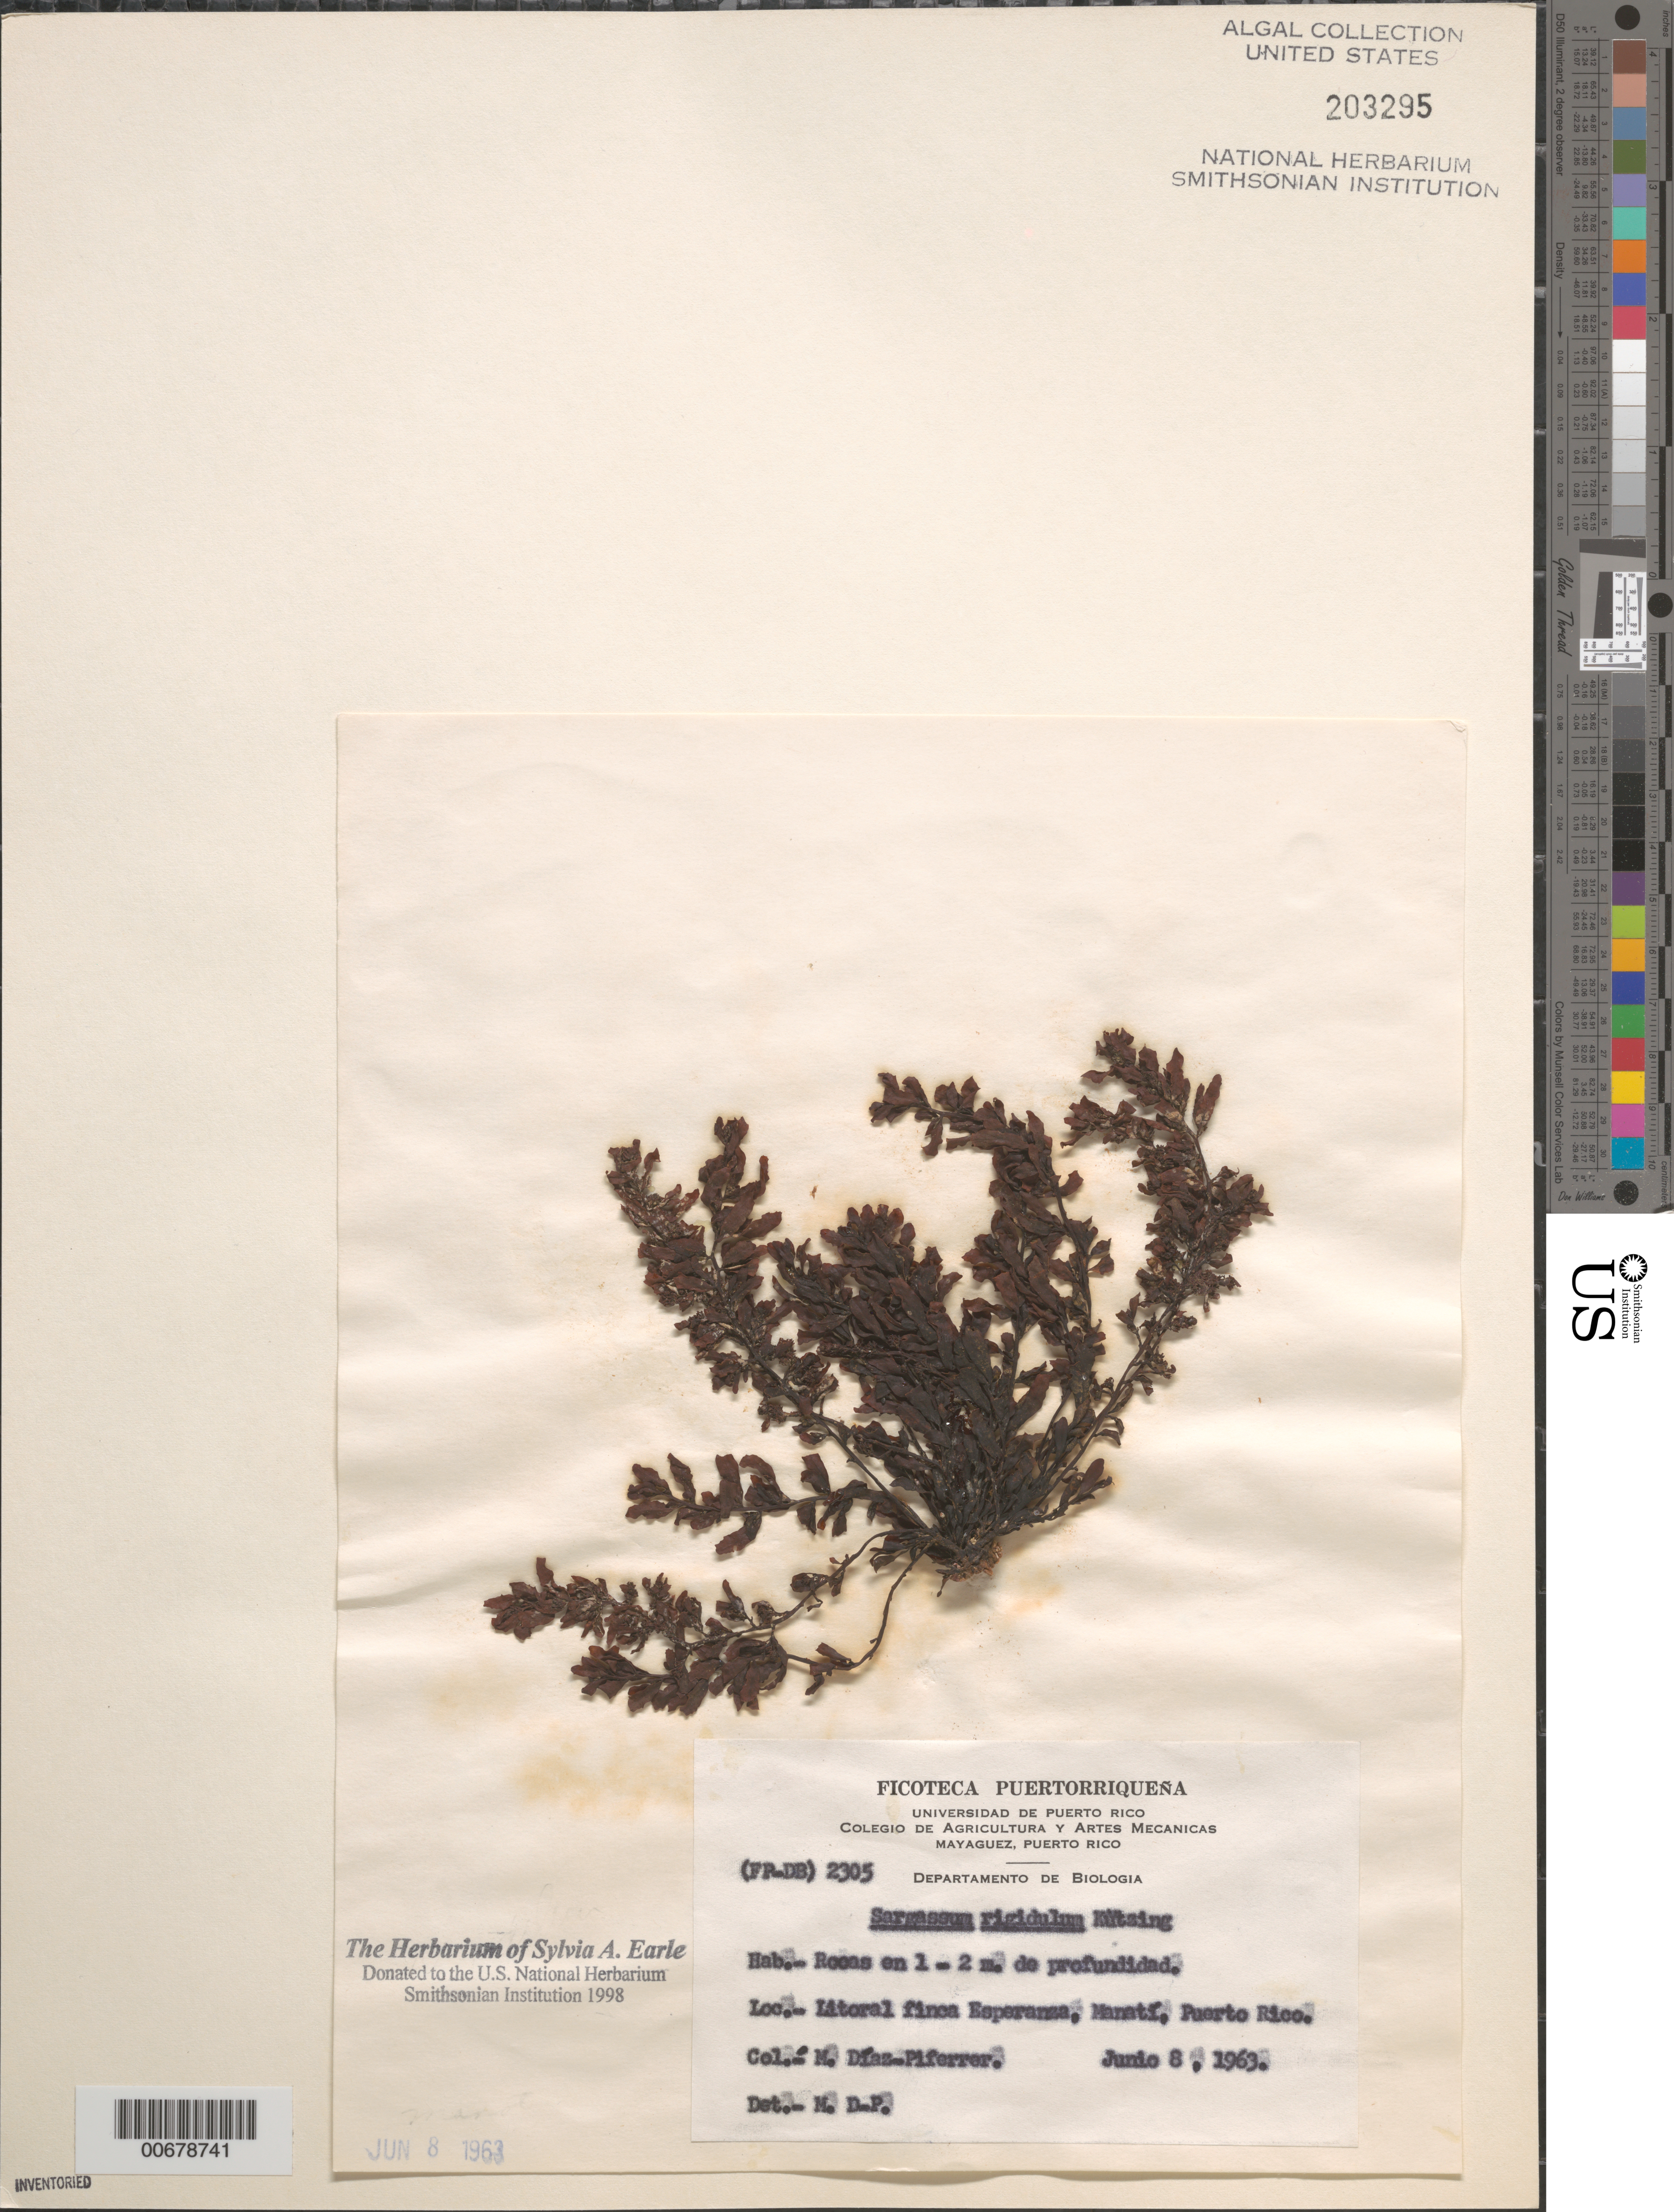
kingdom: Chromista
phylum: Ochrophyta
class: Phaeophyceae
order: Fucales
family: Sargassaceae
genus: Sargassum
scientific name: Sargassum rigidulum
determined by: Diaz-Piferrer, M.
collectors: M. Diaz-Piferrer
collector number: (FP-DB) 2305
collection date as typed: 08 Jun 1963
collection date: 1963-06-08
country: Puerto Rico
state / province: Manati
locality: Esperanza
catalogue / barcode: US 203295